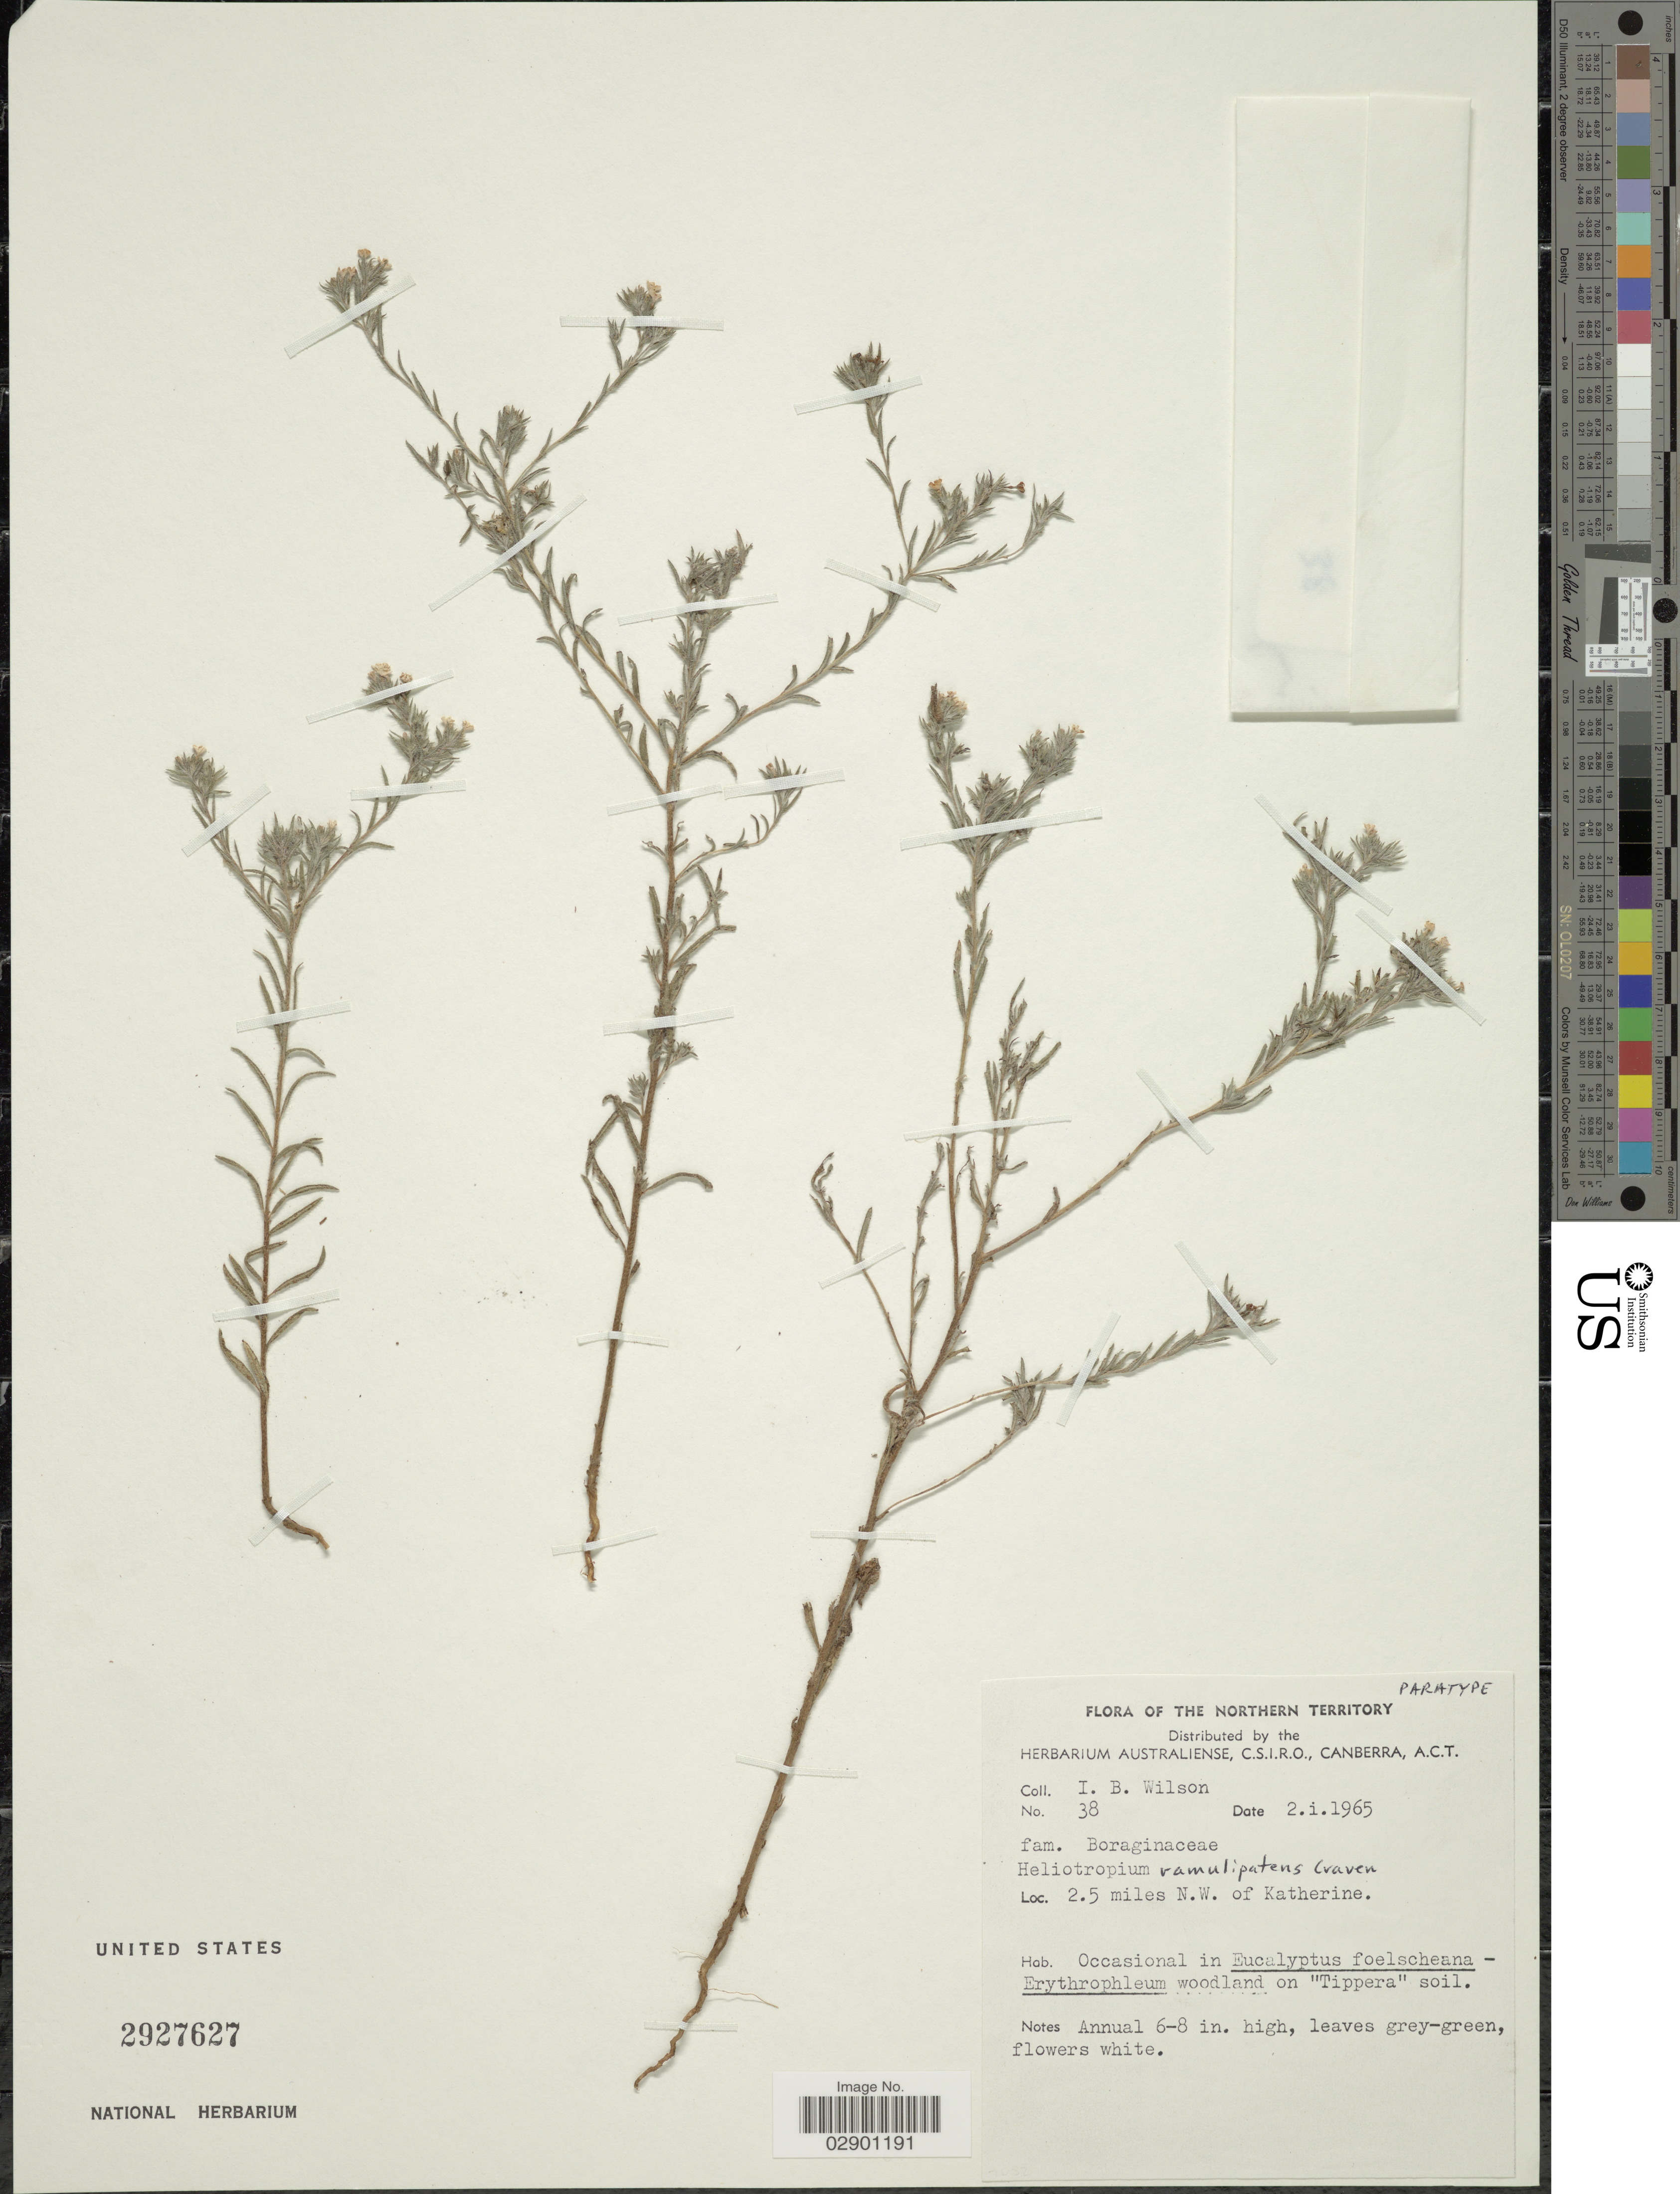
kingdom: Plantae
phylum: Tracheophyta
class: Magnoliopsida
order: Boraginales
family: Heliotropiaceae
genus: Heliotropium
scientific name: Heliotropium ramulipatens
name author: Craven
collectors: I. B. Wilson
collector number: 38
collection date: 1965-01-02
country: Australia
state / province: Northern Territory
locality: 2.5 miles N.W. of Katherine.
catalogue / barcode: US 2927627